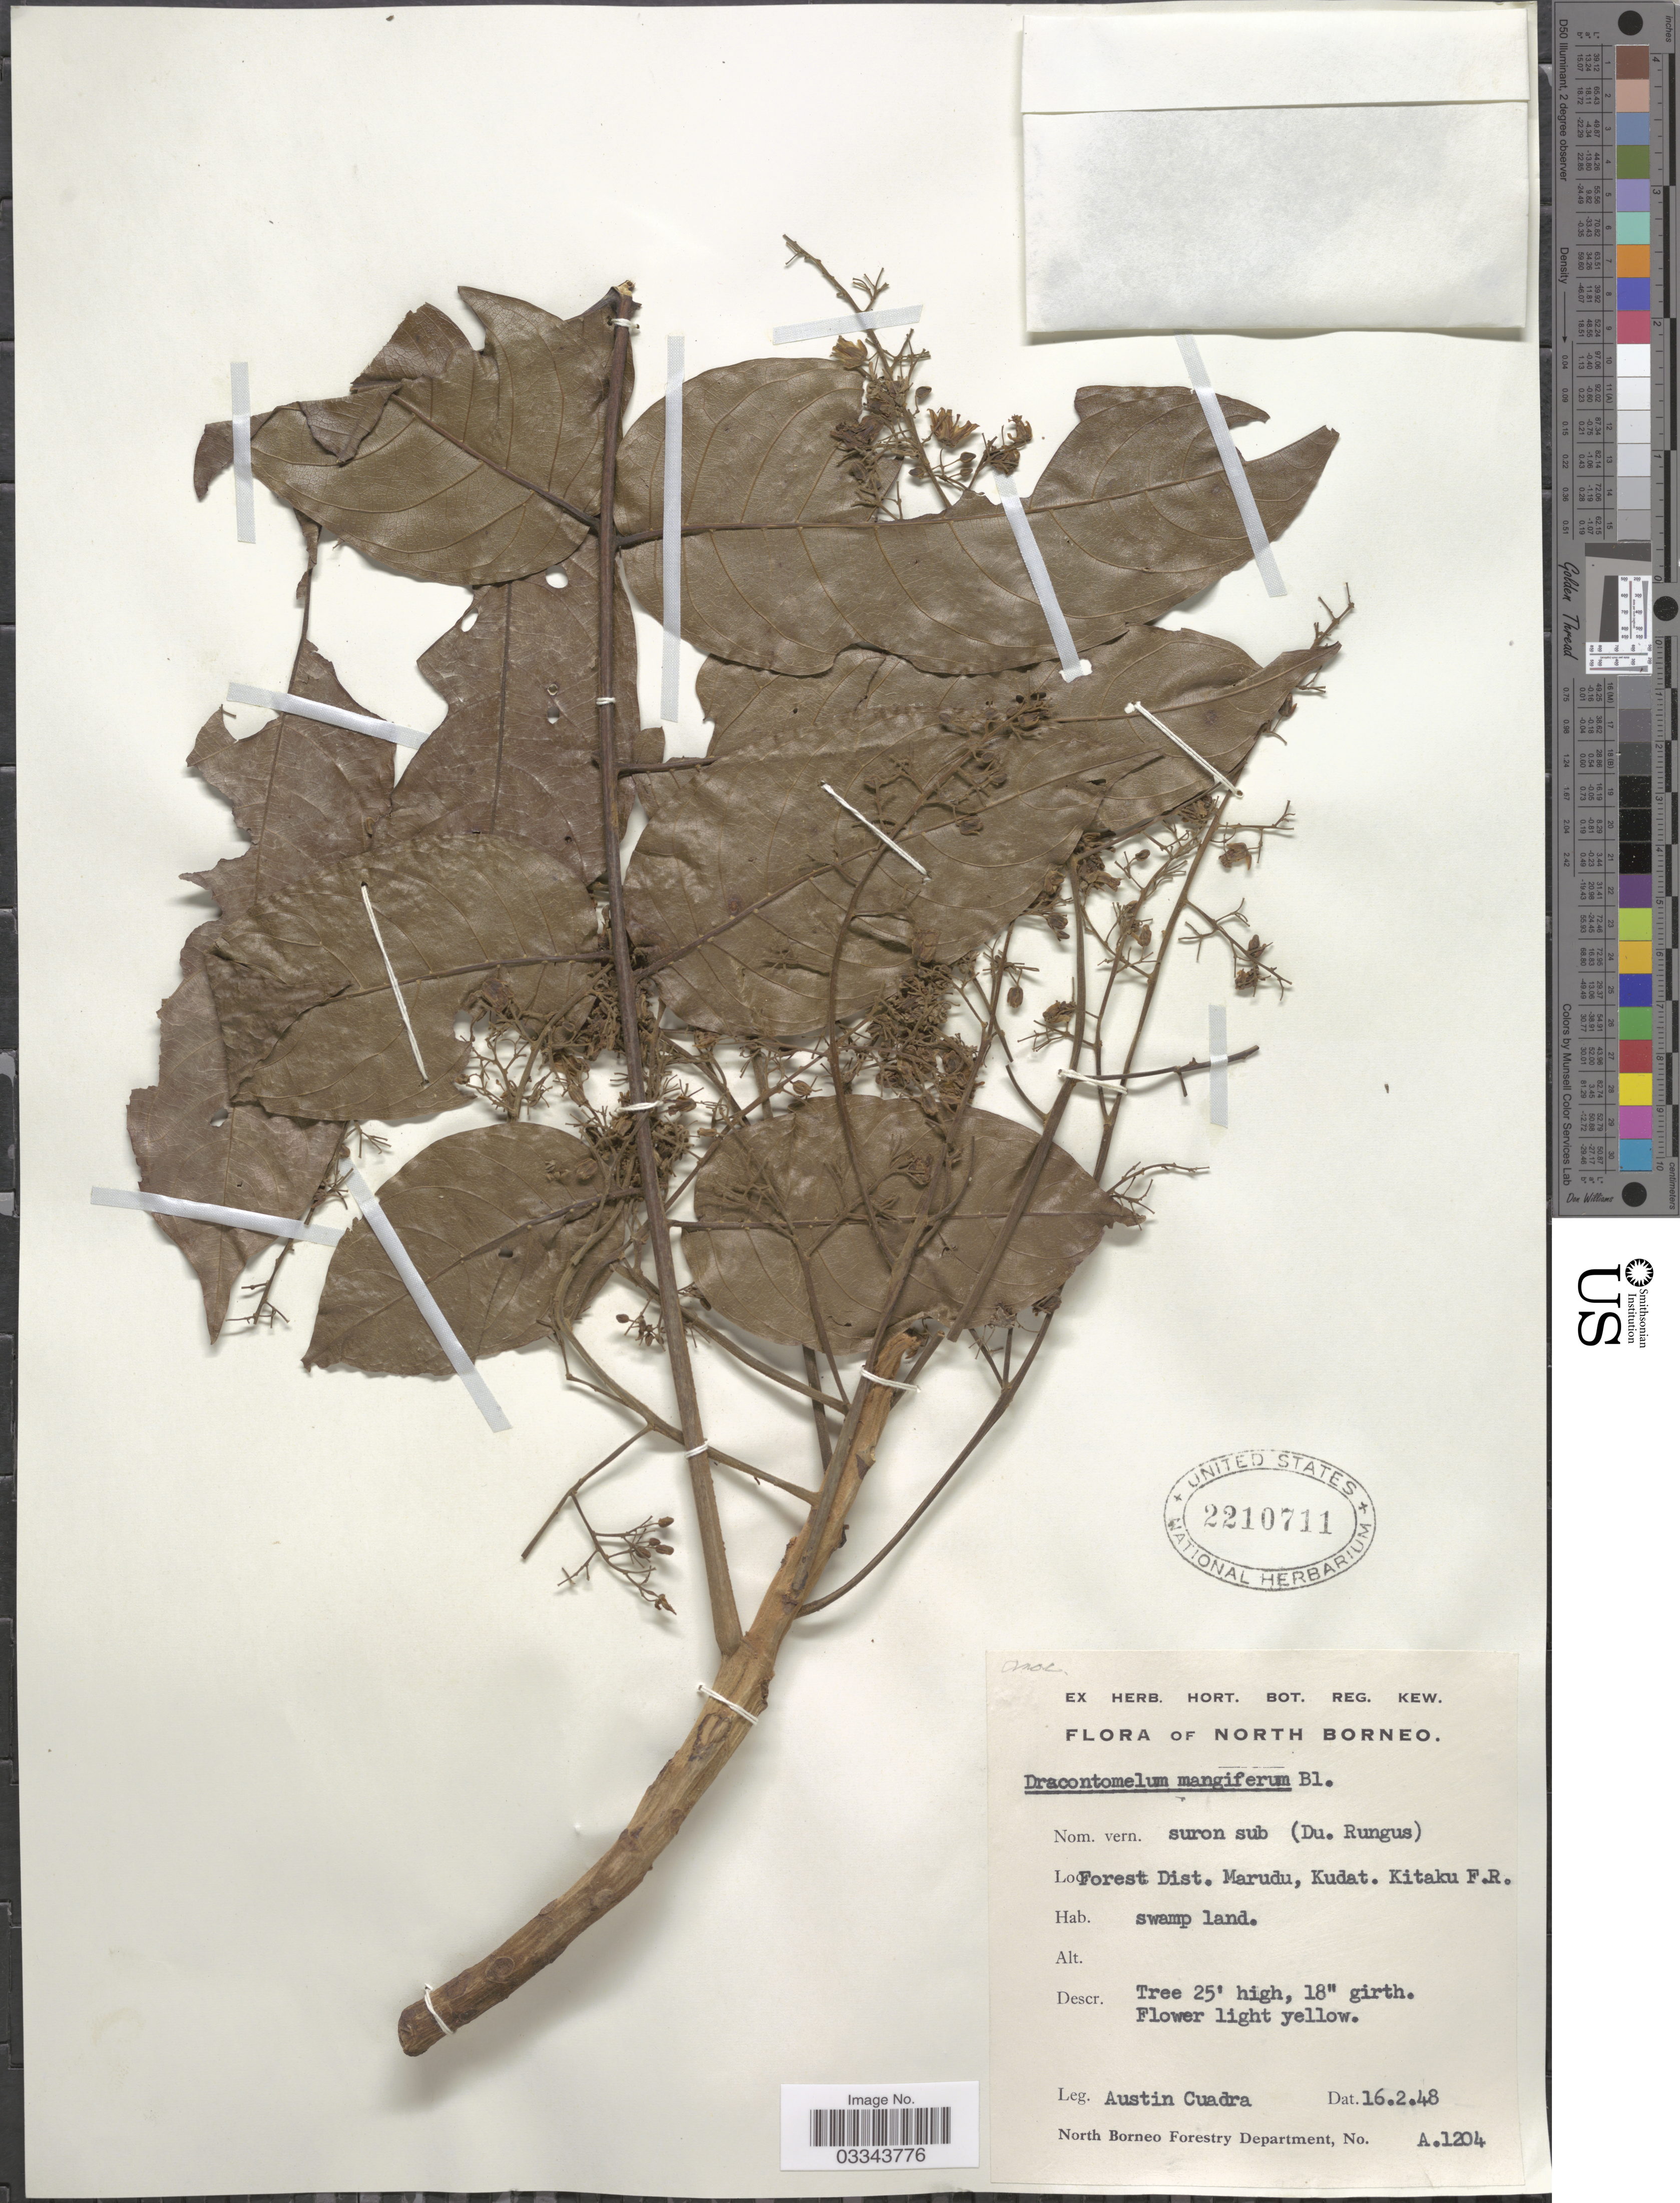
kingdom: Plantae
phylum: Tracheophyta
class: Magnoliopsida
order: Sapindales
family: Anacardiaceae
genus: Dracontomelon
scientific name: Dracontomelon mangiferum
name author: Blume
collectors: A. Cuadra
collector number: A1204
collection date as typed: Transcribed d/m/y: 16/2/48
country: Malaysia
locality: North Borneo. Forest Dist. Marudu, Kudat. Kitaku F.R.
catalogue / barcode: US 2210711